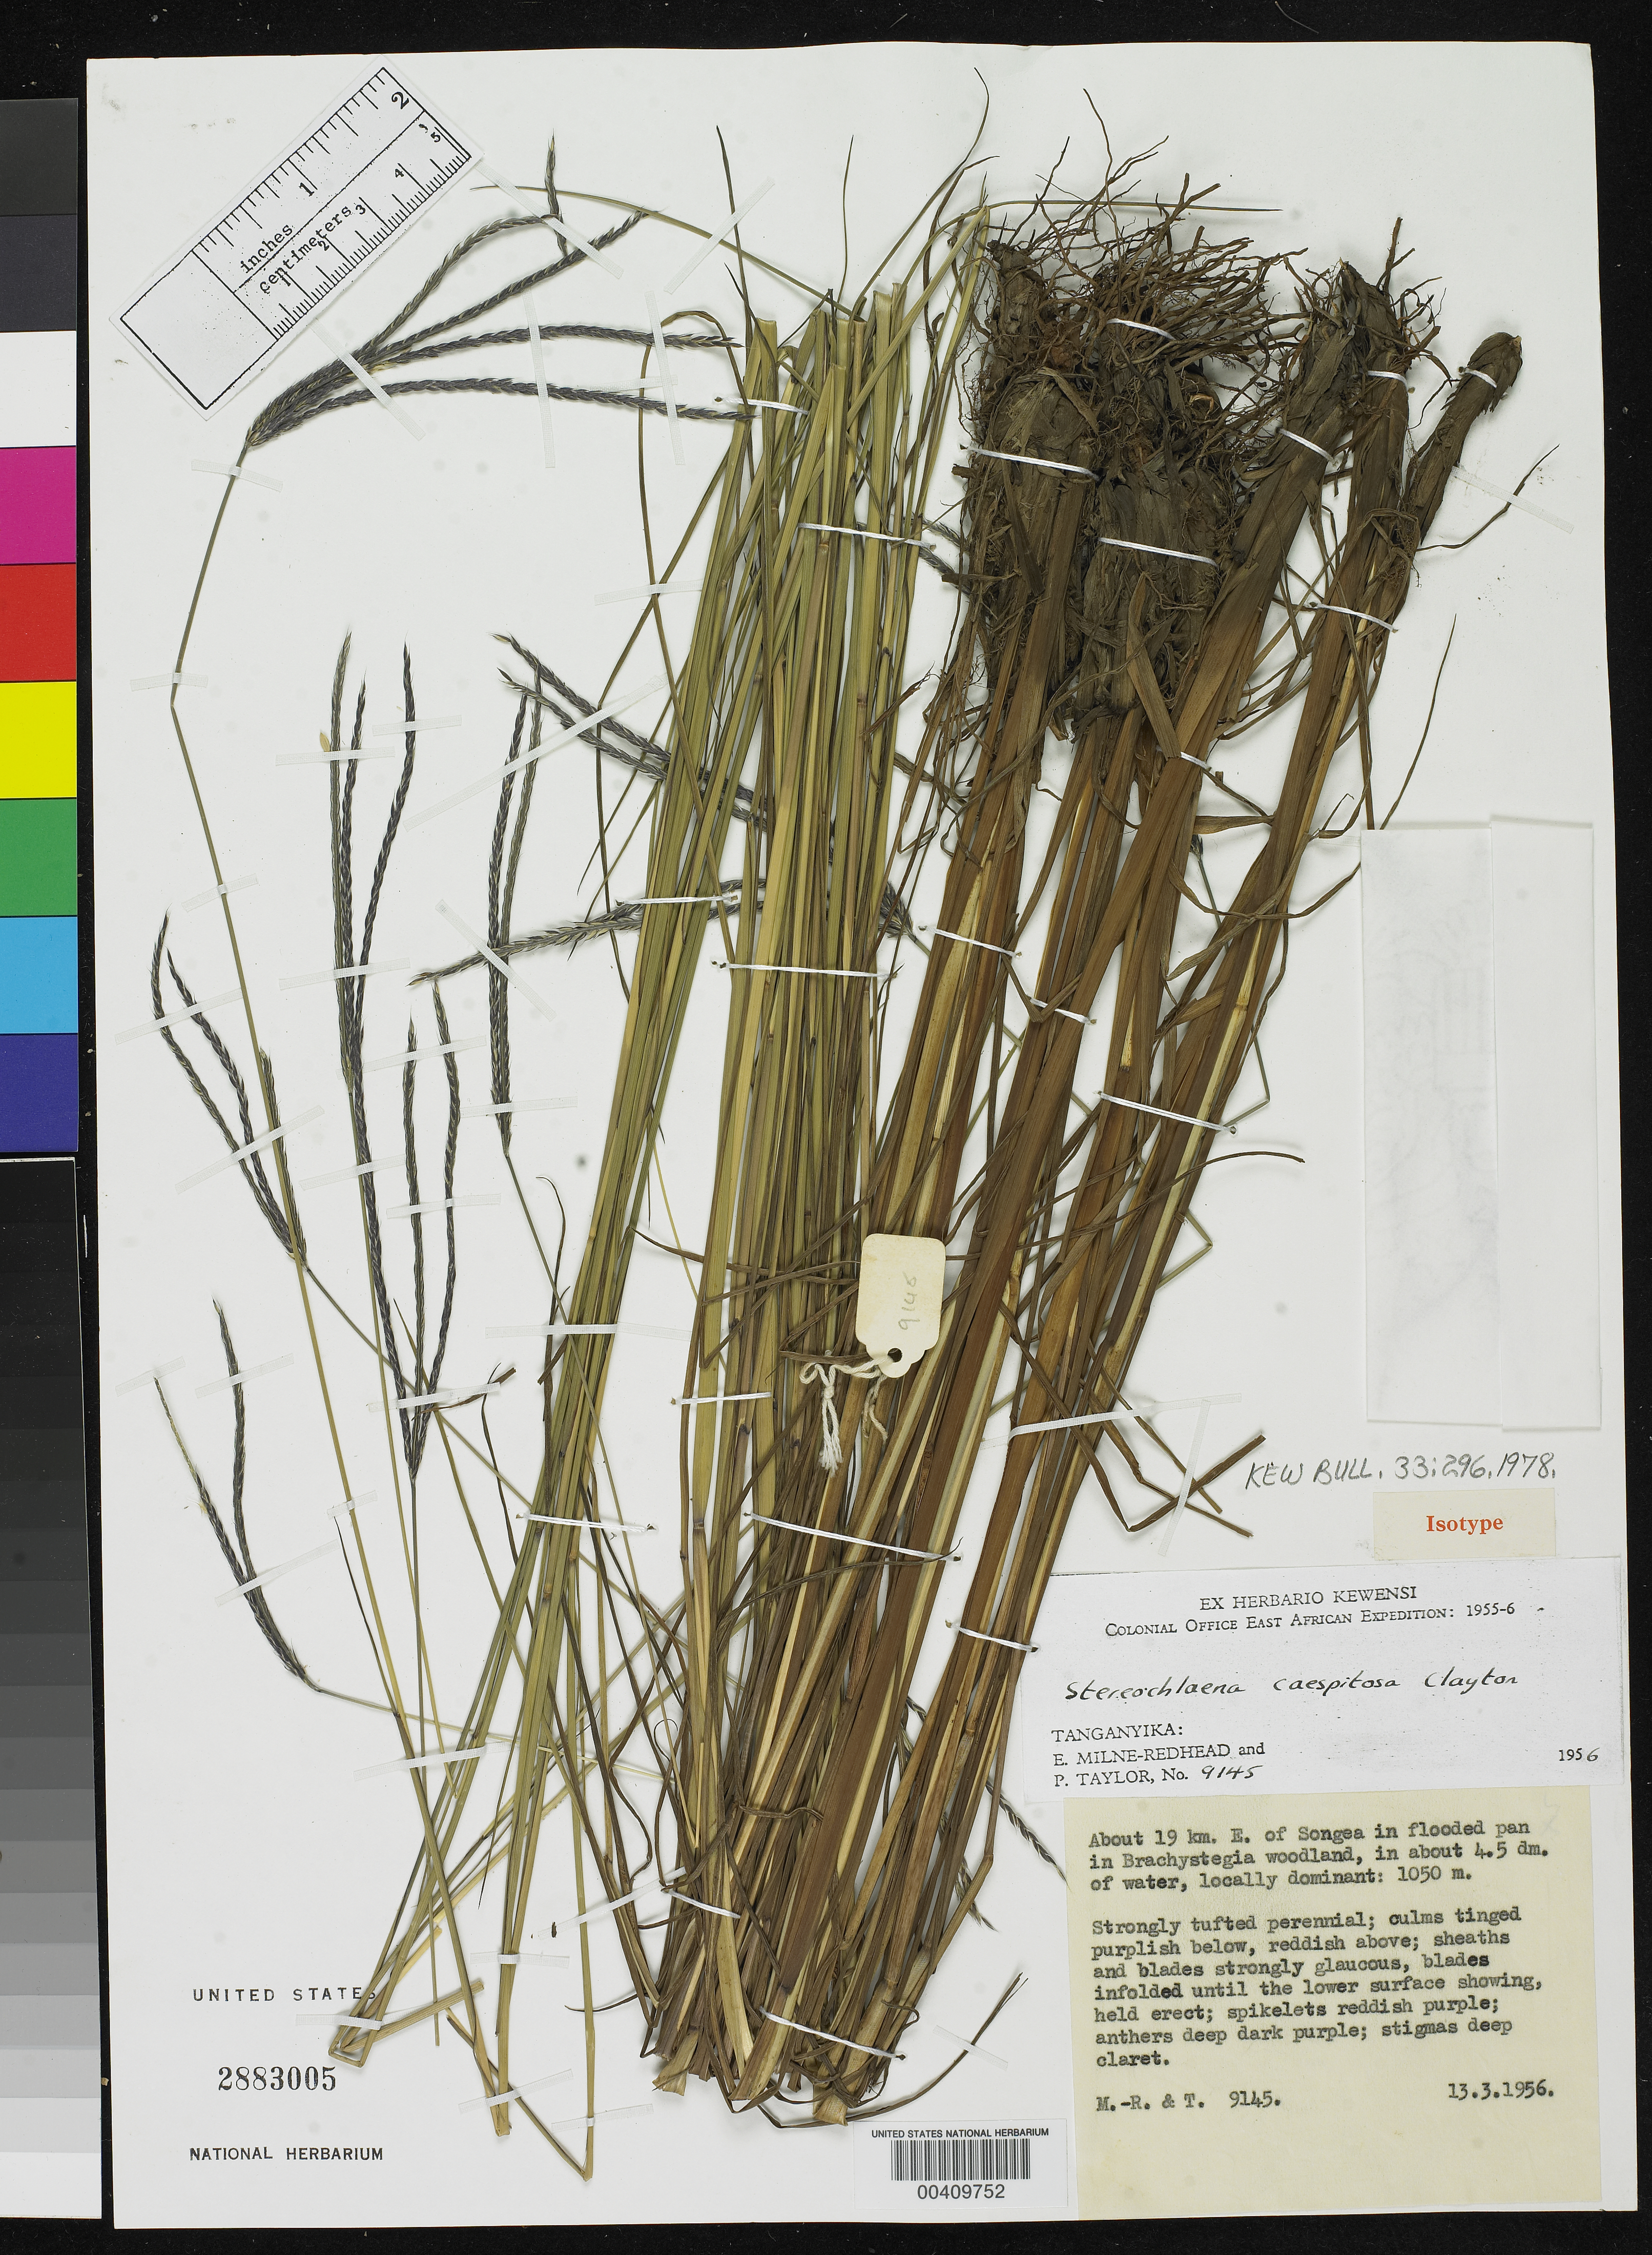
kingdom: Plantae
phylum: Tracheophyta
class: Liliopsida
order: Poales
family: Poaceae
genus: Stereochlaena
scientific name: Stereochlaena caespitosa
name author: Clayton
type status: Isotype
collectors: E. W. Milne-Redhead & P. G. Taylor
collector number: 9145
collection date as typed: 13 Mar 1956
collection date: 1956-03-13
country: Tanzania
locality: Ca. 19 km E of Songea.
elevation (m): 1050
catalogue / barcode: US 2883005